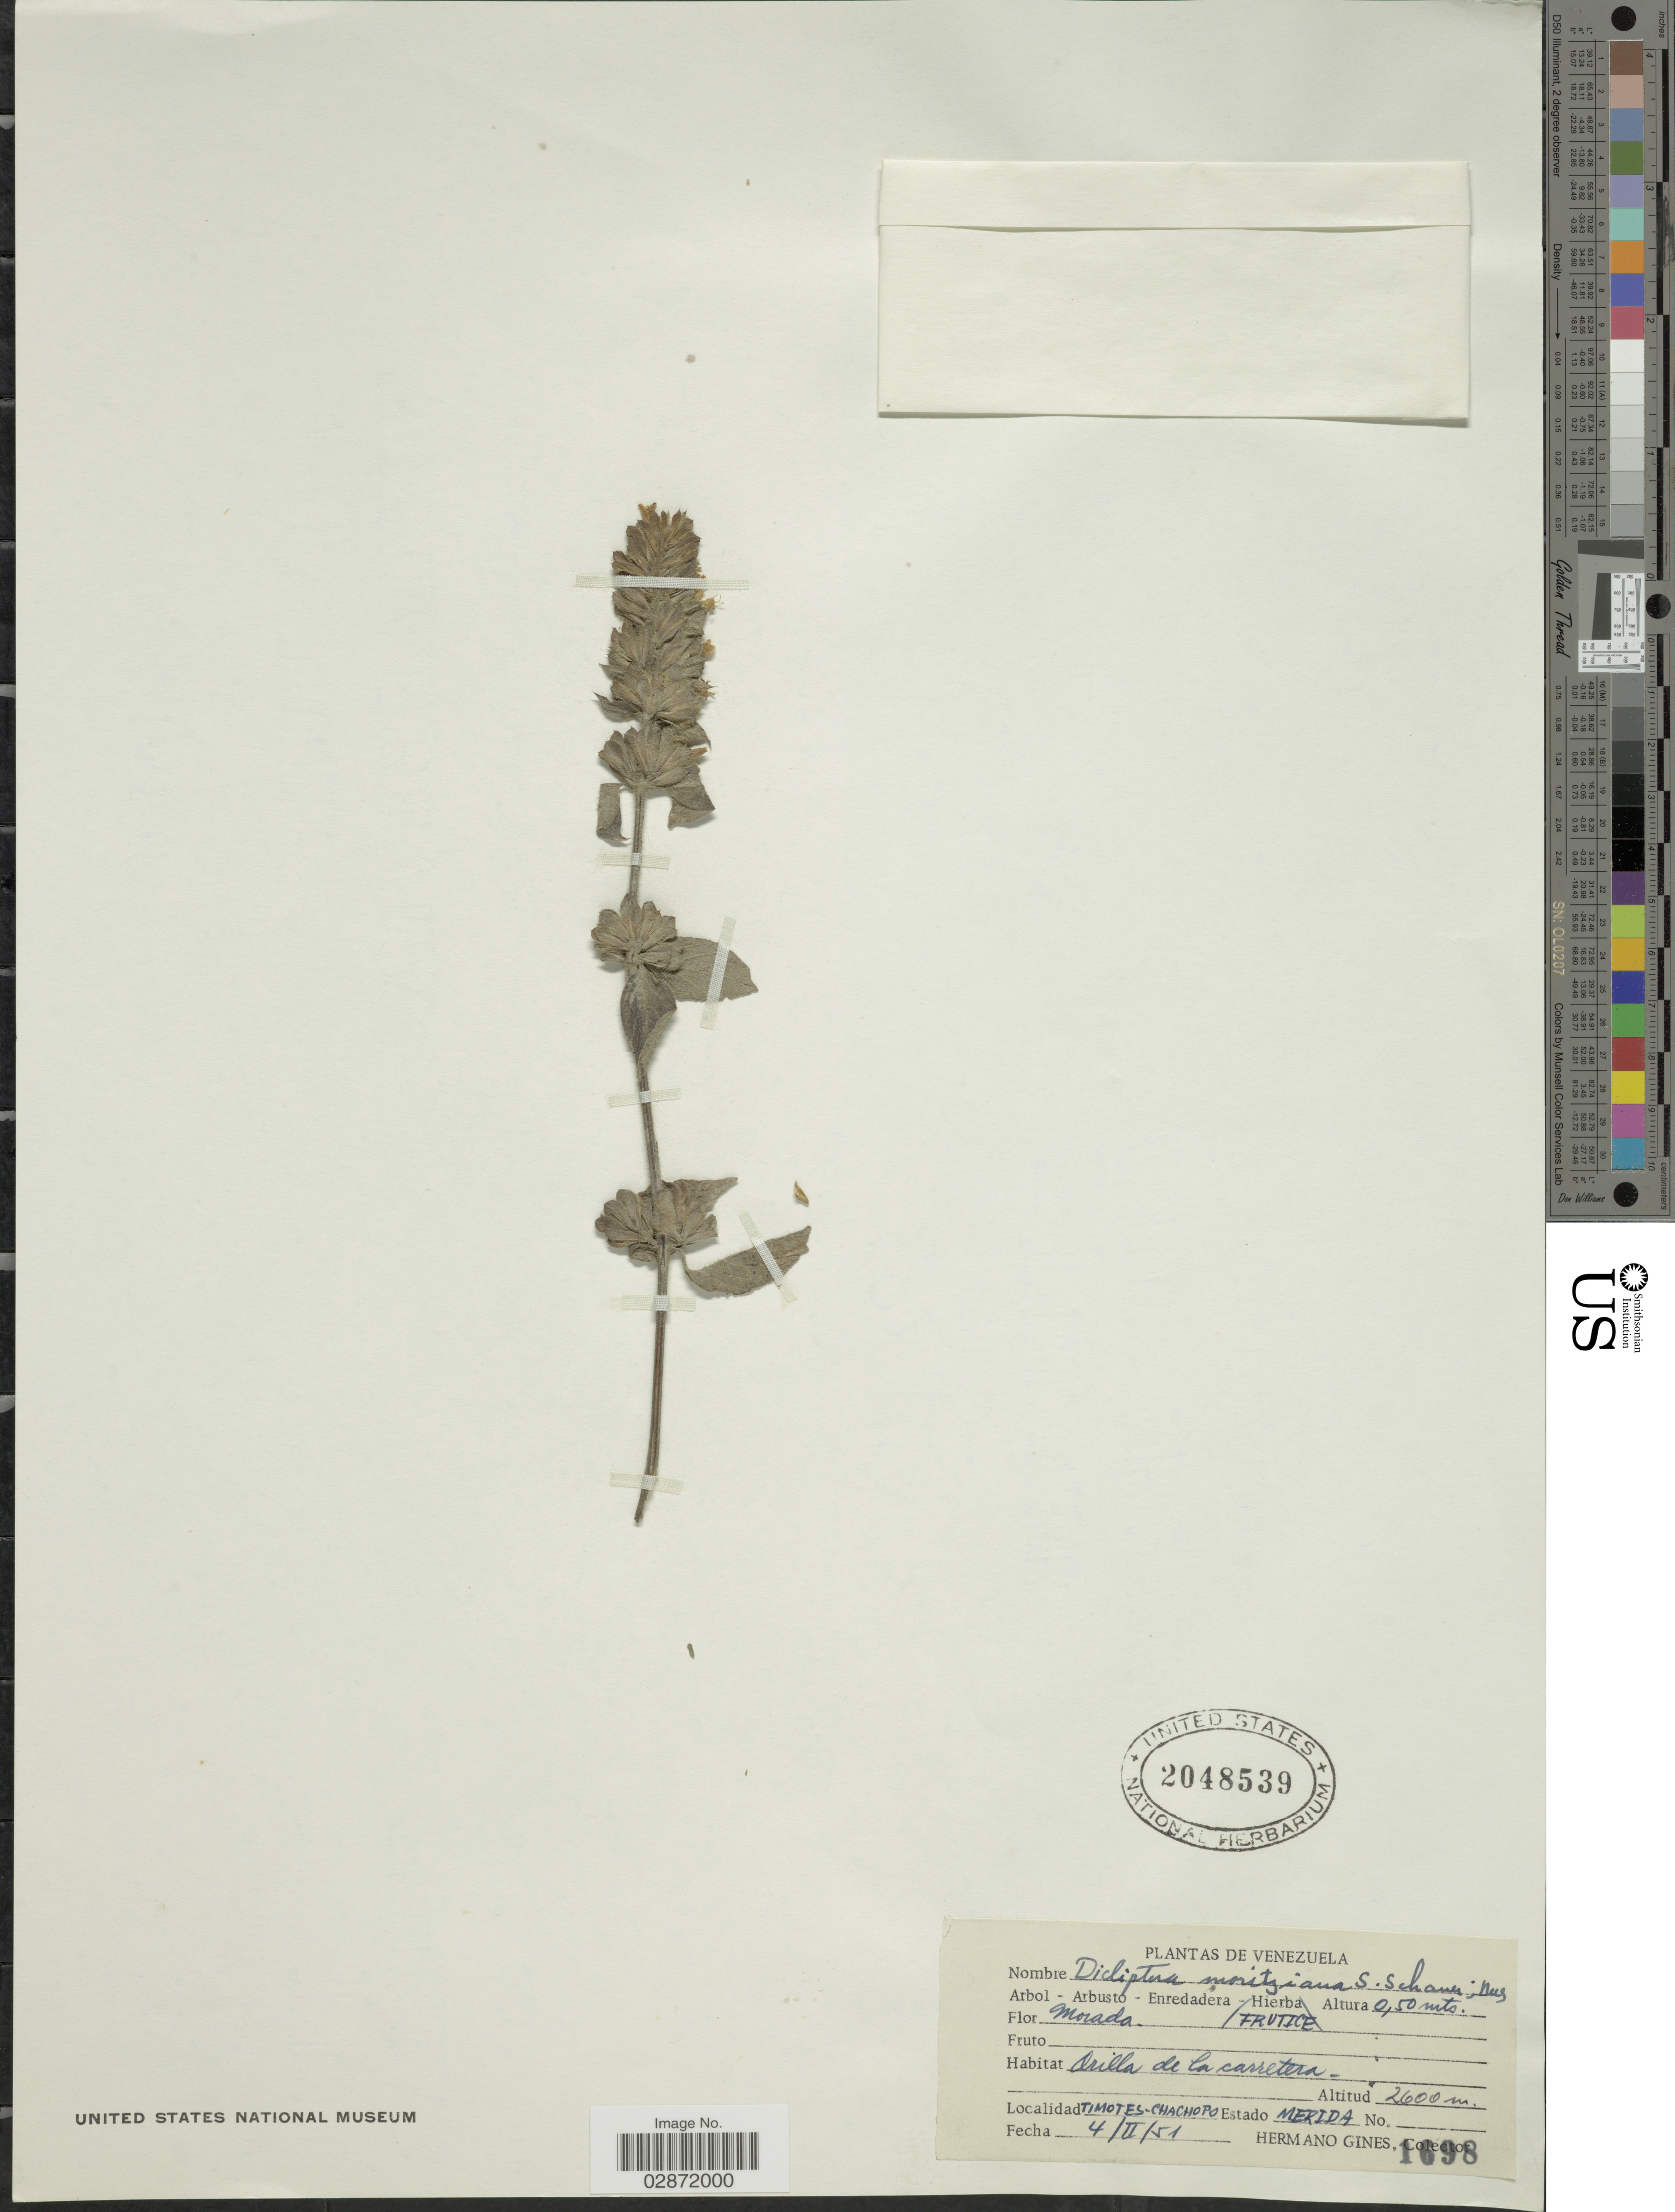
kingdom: Plantae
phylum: Tracheophyta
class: Magnoliopsida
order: Lamiales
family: Acanthaceae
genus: Dicliptera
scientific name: Dicliptera moritziana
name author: S. Schauer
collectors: Bro. Gines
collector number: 1698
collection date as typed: Transcribed d/m/y: 4/2/51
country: Venezuela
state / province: Mérida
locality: Timotes-Chachopo. Estado Merida.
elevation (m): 2600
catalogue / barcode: US 2048539